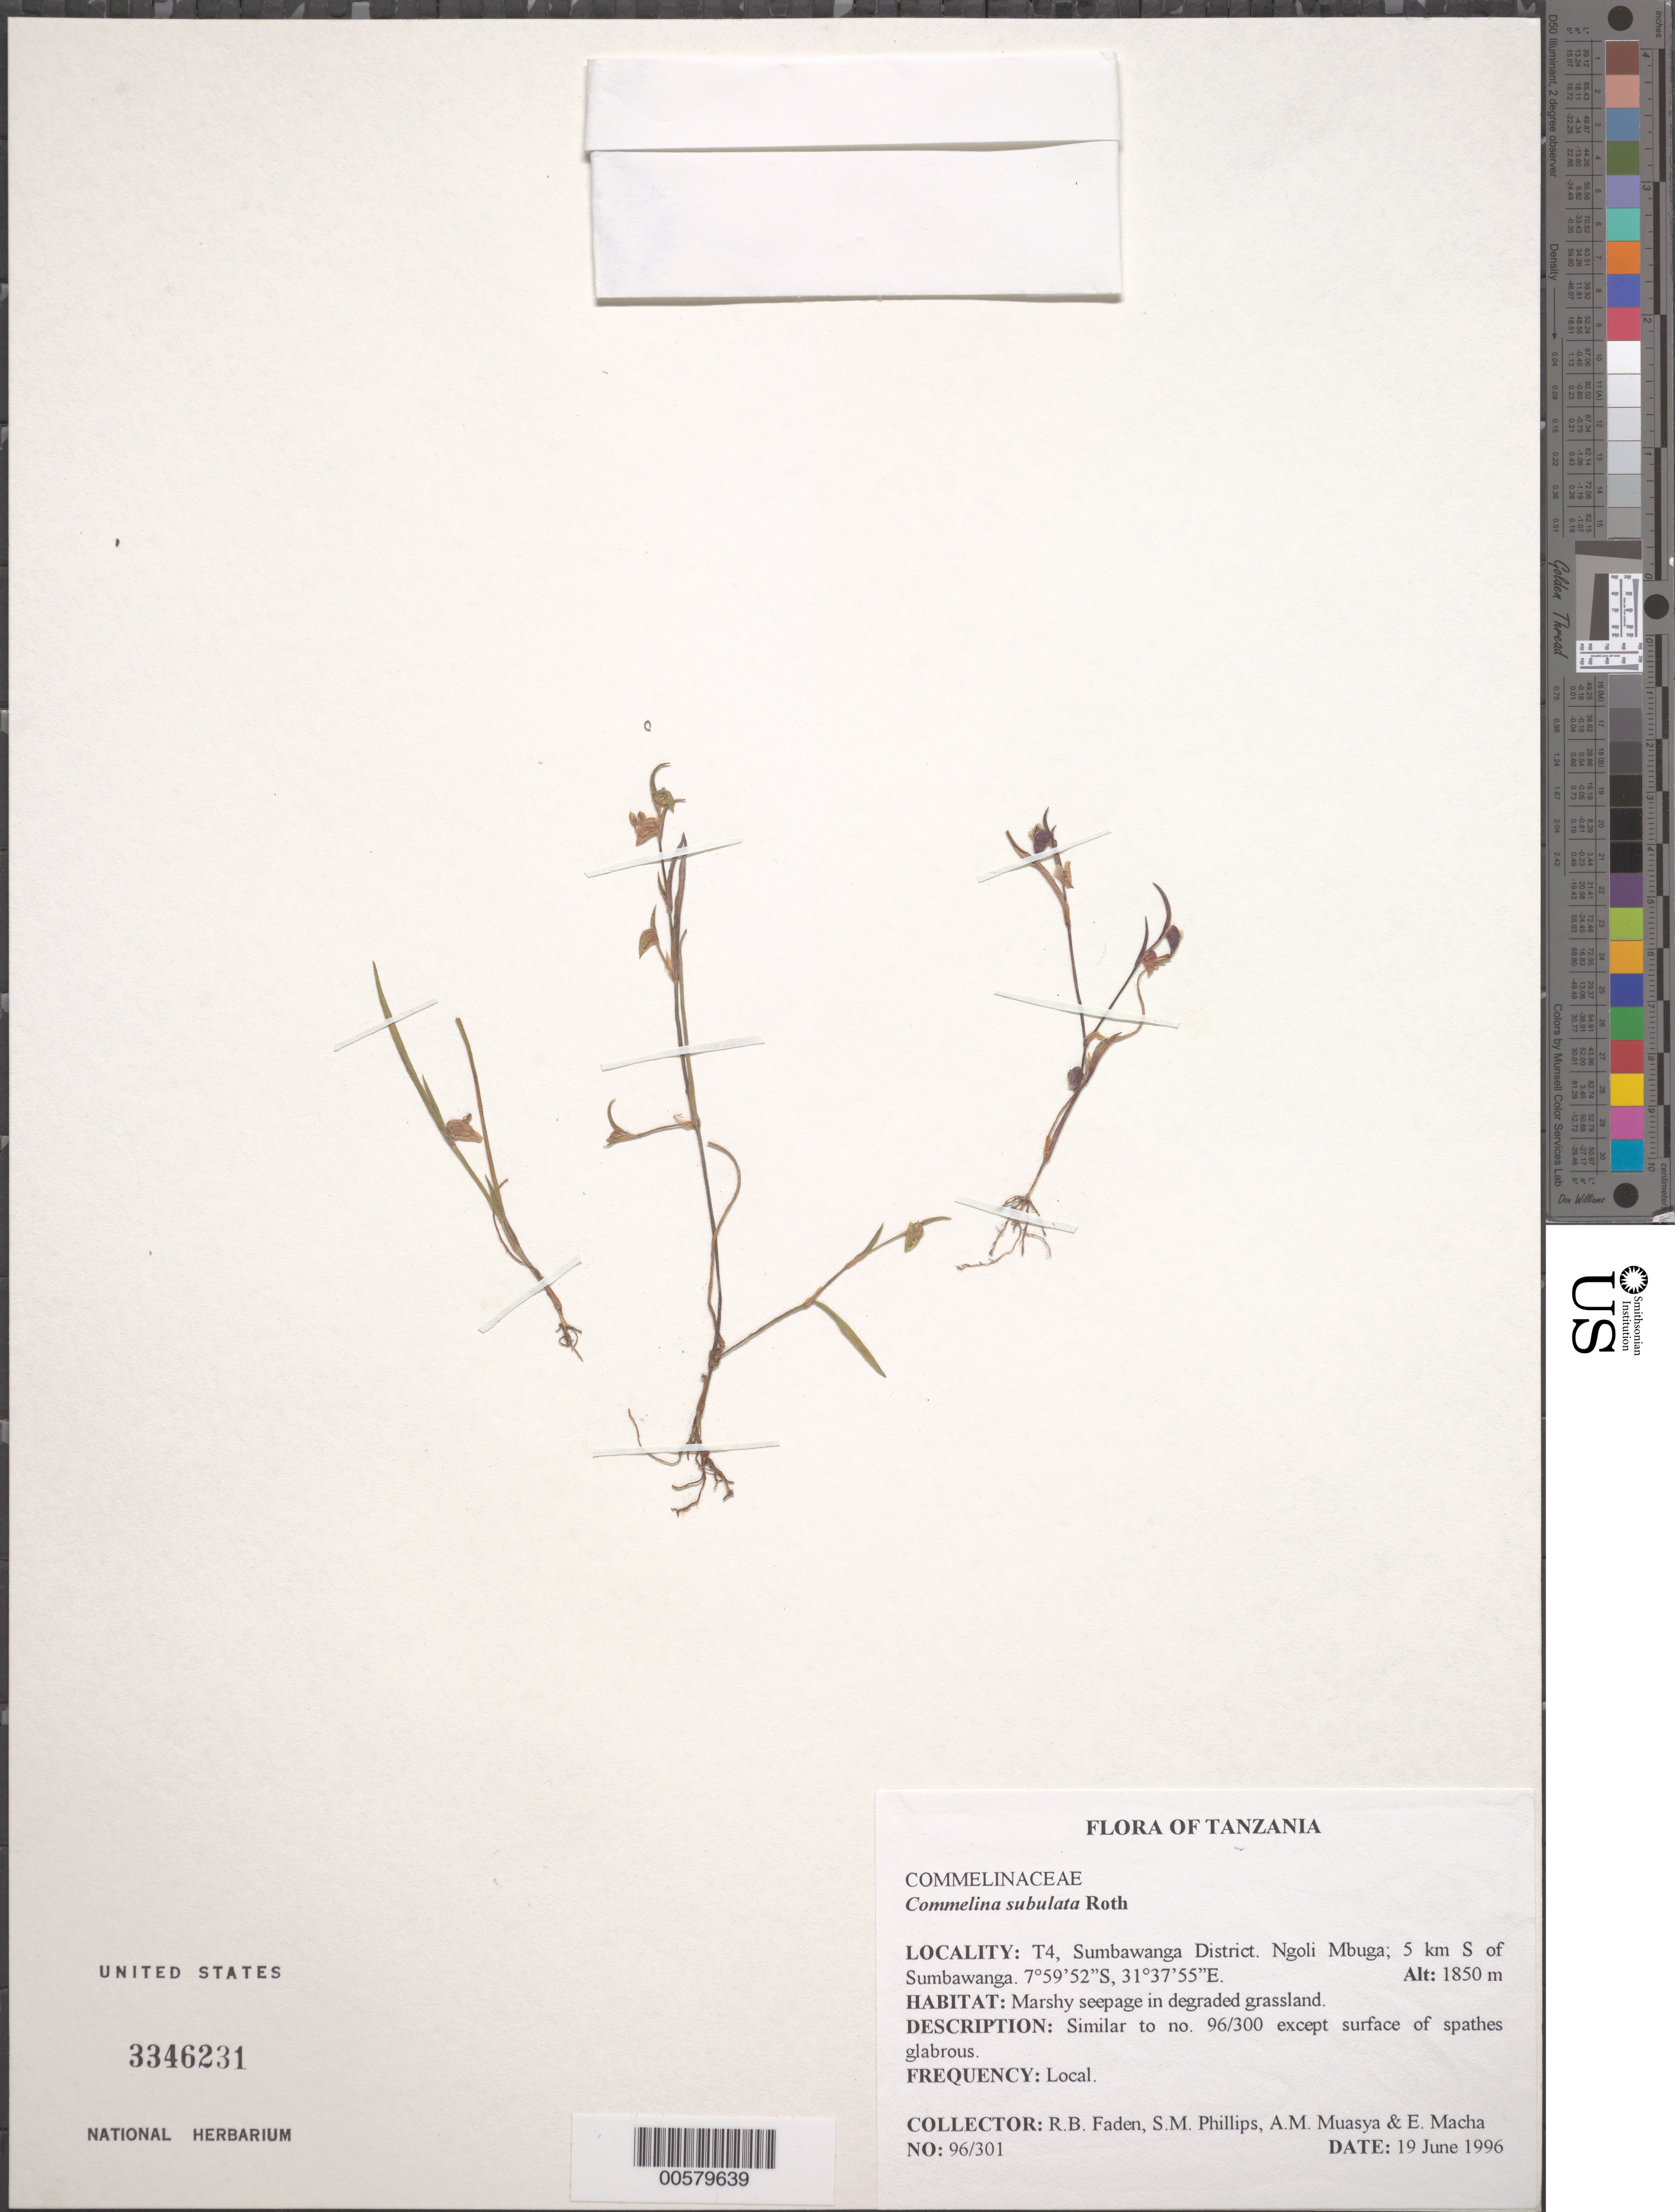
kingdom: Plantae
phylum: Tracheophyta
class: Liliopsida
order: Commelinales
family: Commelinaceae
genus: Commelina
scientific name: Commelina subulata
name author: Roth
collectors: R. B. Faden, S. M. Phillips, A. Muasya & E. Macha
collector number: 96/301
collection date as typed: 19 Jun 1996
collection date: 1996-06-19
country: Tanzania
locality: T4, sumbawanga dist., ngoli mbuga, s of sumbawanga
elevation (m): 1850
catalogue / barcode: US 3346231